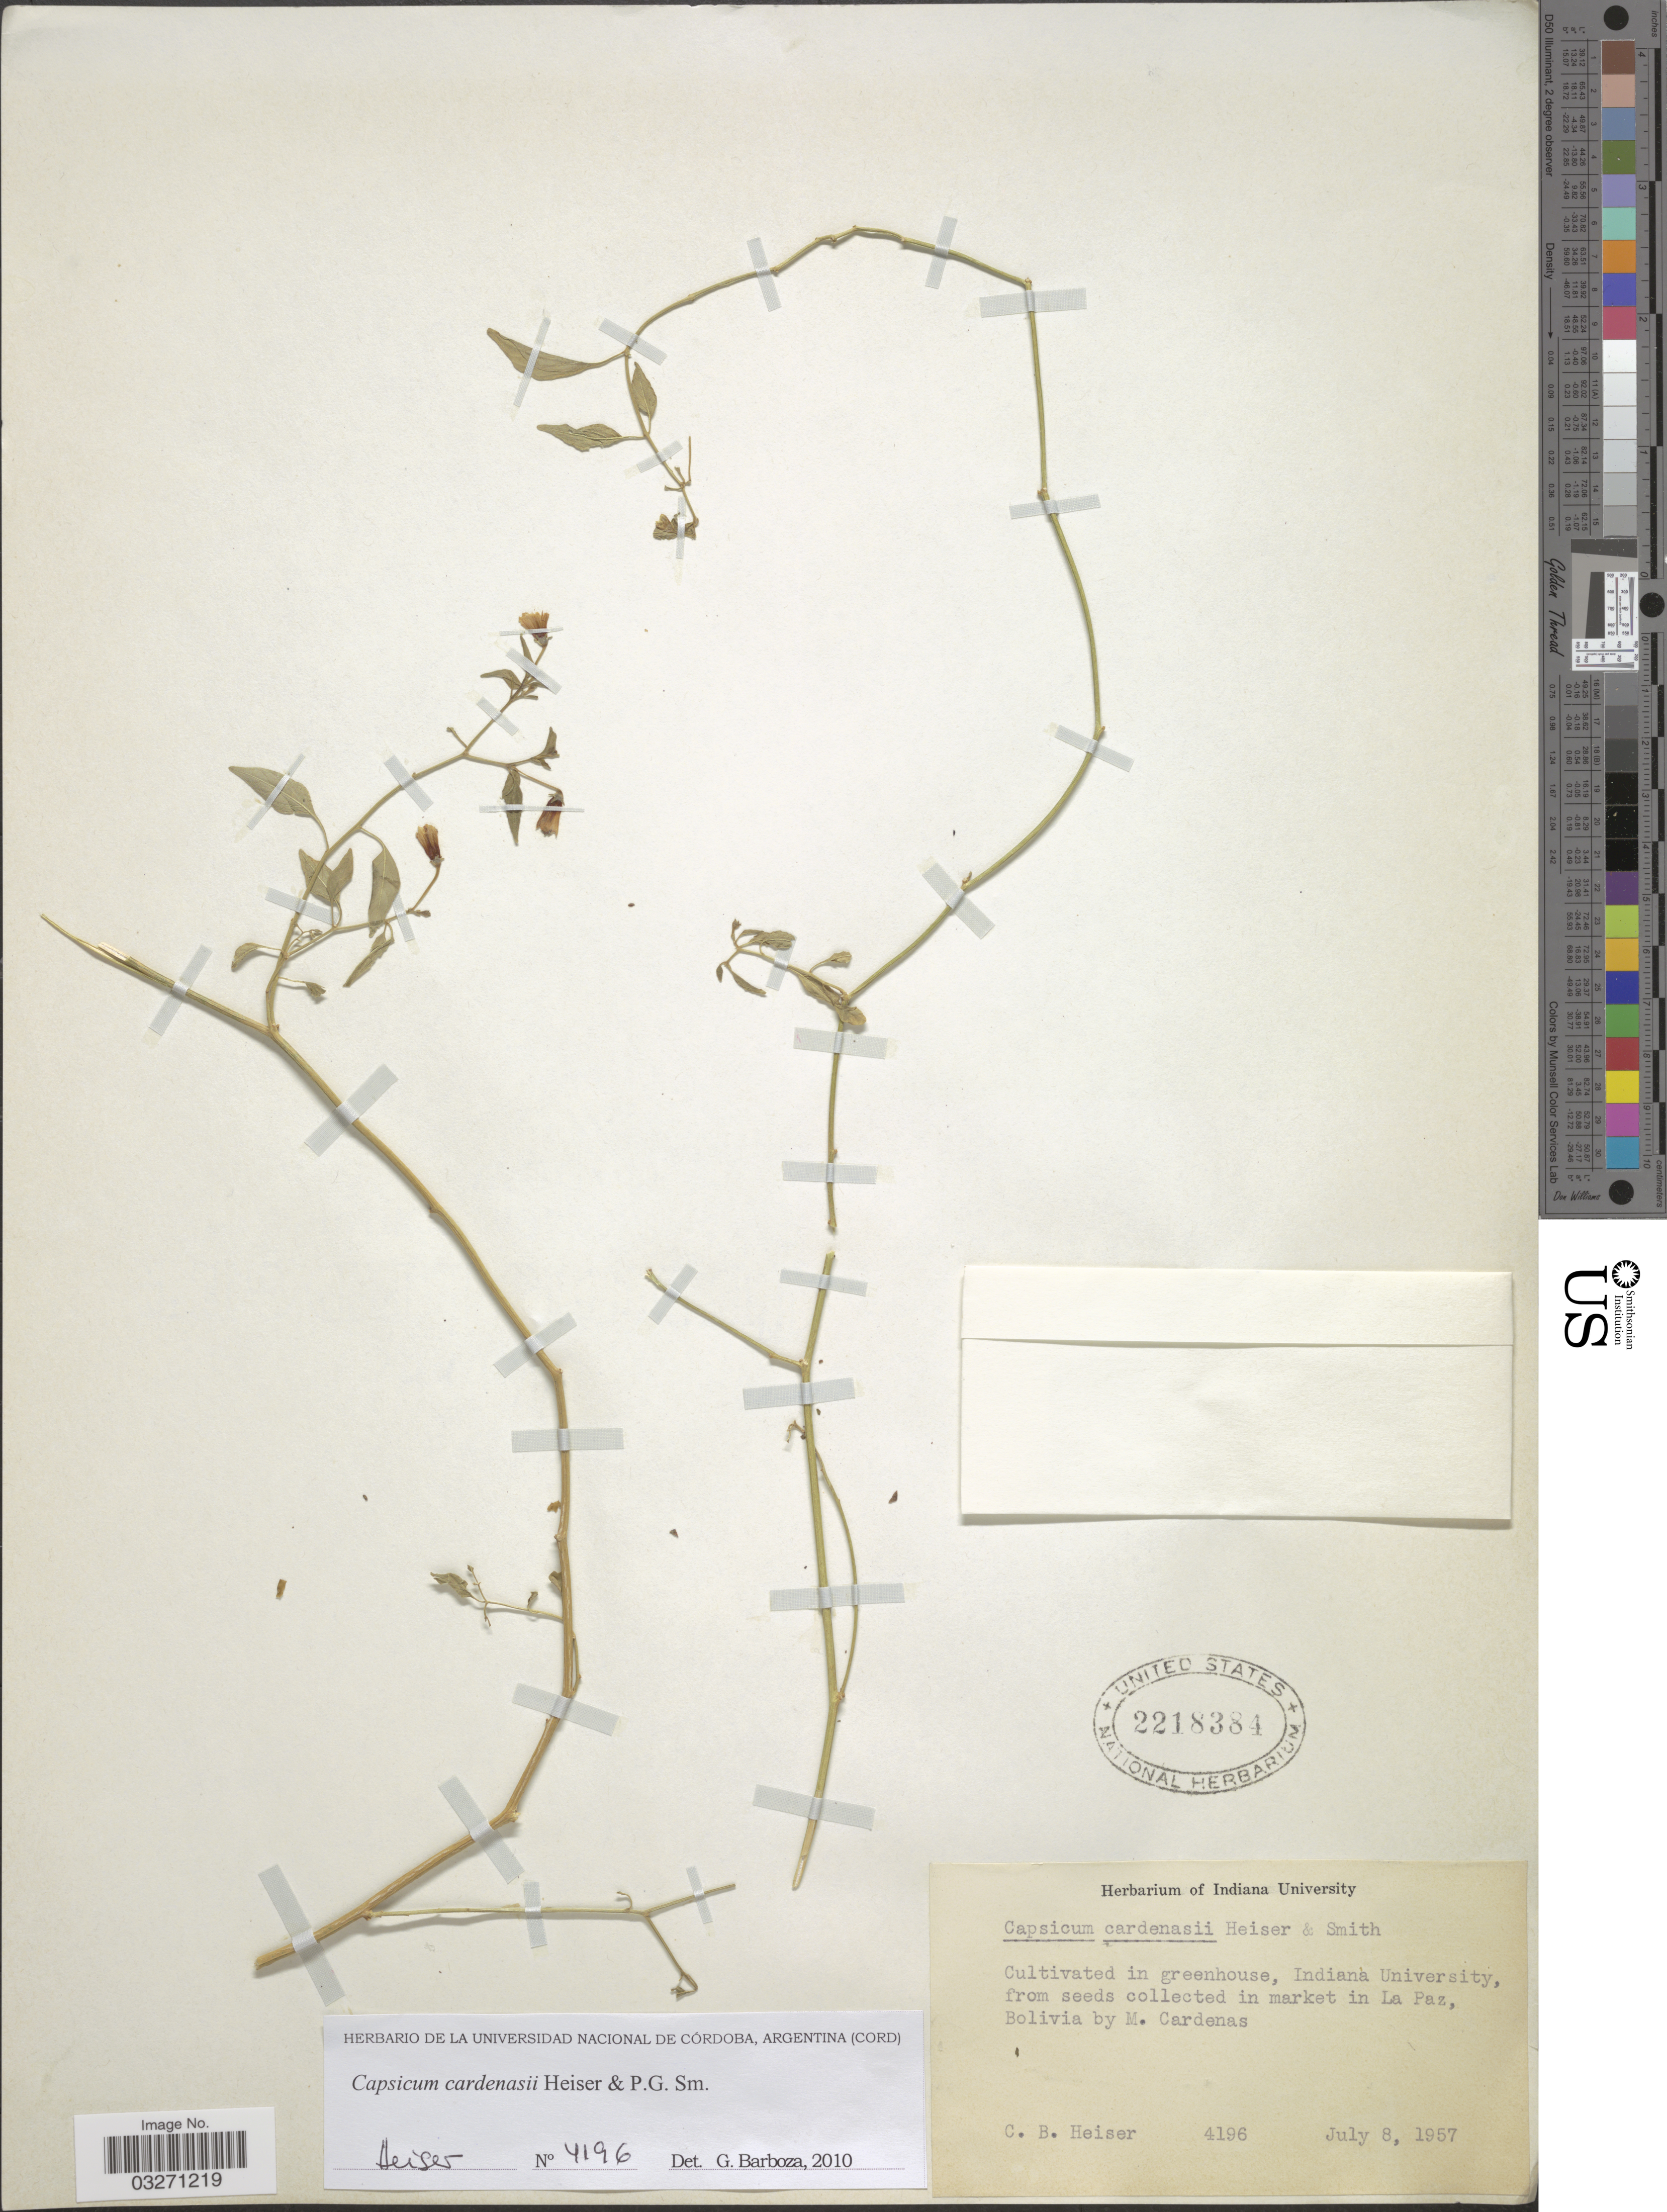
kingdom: Plantae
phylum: Tracheophyta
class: Magnoliopsida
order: Solanales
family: Solanaceae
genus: Capsicum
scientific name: Capsicum cardenasii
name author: Heiser & P.G. Sm.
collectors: C. B. Heiser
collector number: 4196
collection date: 1957-07-08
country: United States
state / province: Indiana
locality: Greenhouse, Indiana University.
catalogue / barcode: US 2218384